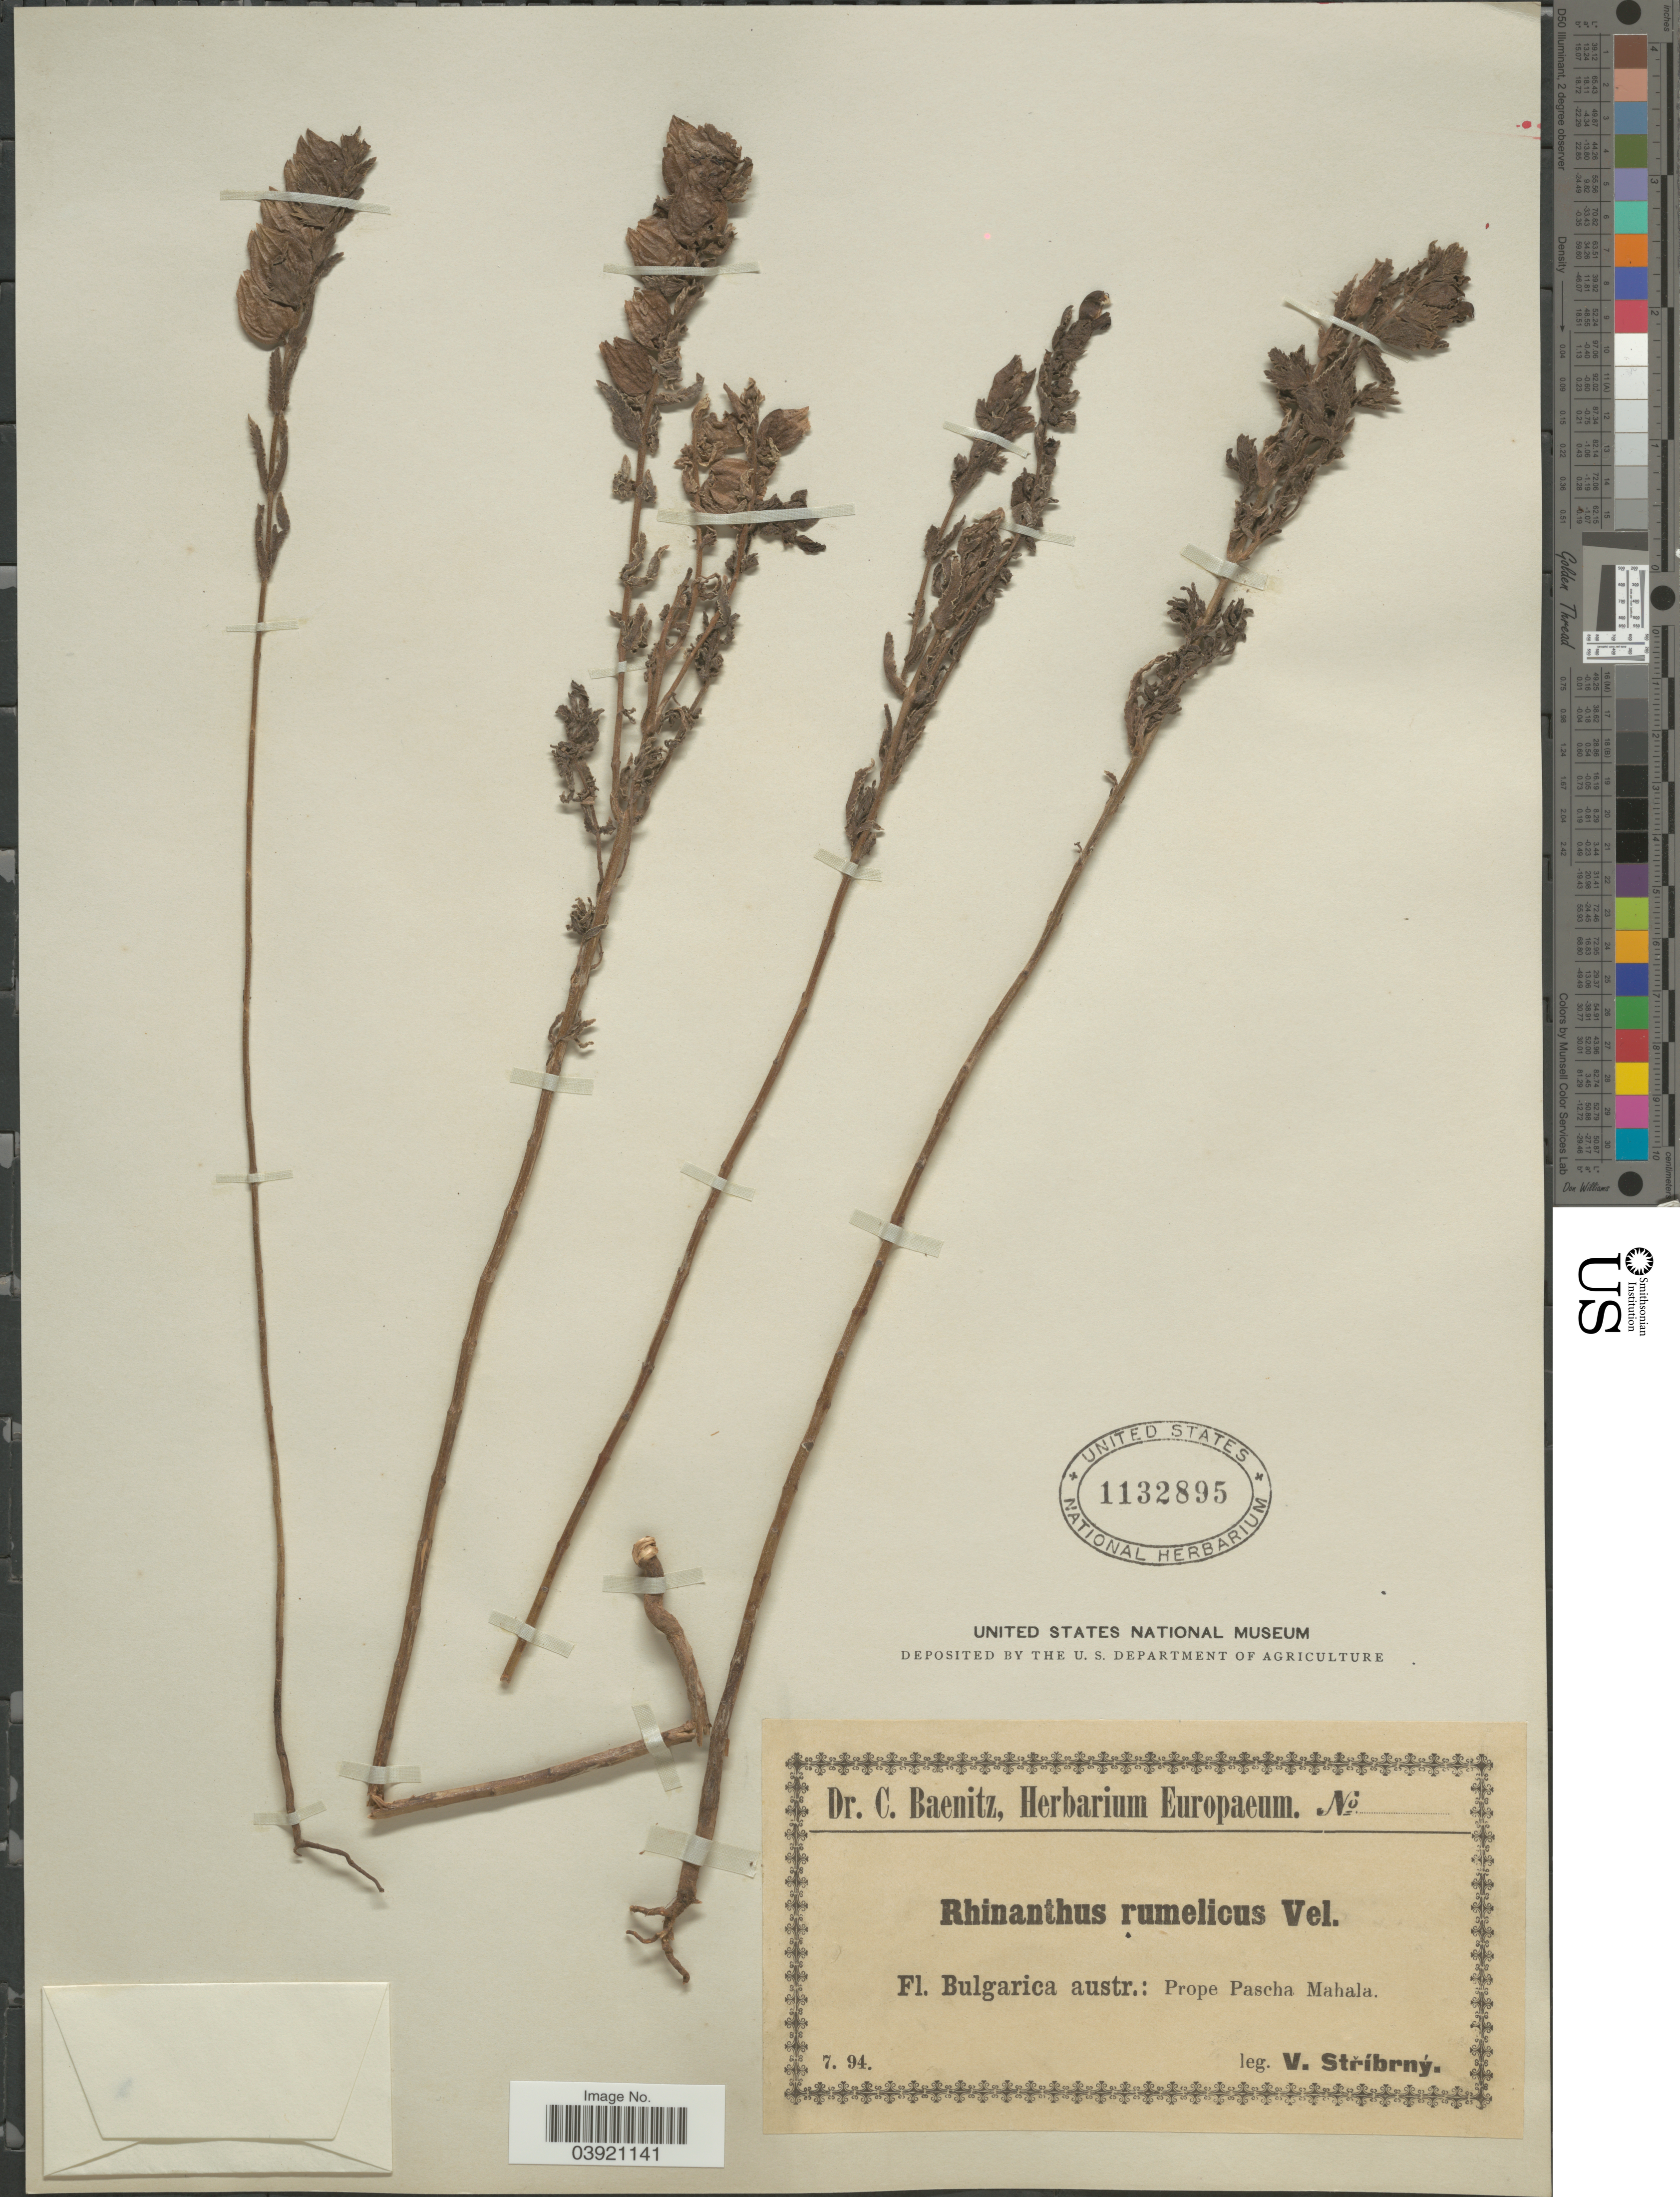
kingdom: Plantae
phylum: Tracheophyta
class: Magnoliopsida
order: Lamiales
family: Orobanchaceae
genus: Rhinanthus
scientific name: Rhinanthus rumelicus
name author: Velen.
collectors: V. Stribrny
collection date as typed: Transcribed d/m/y: /7/94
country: Bulgaria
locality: Bulgarica austr.: Prope Pascha Mahala.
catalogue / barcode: US 1132895